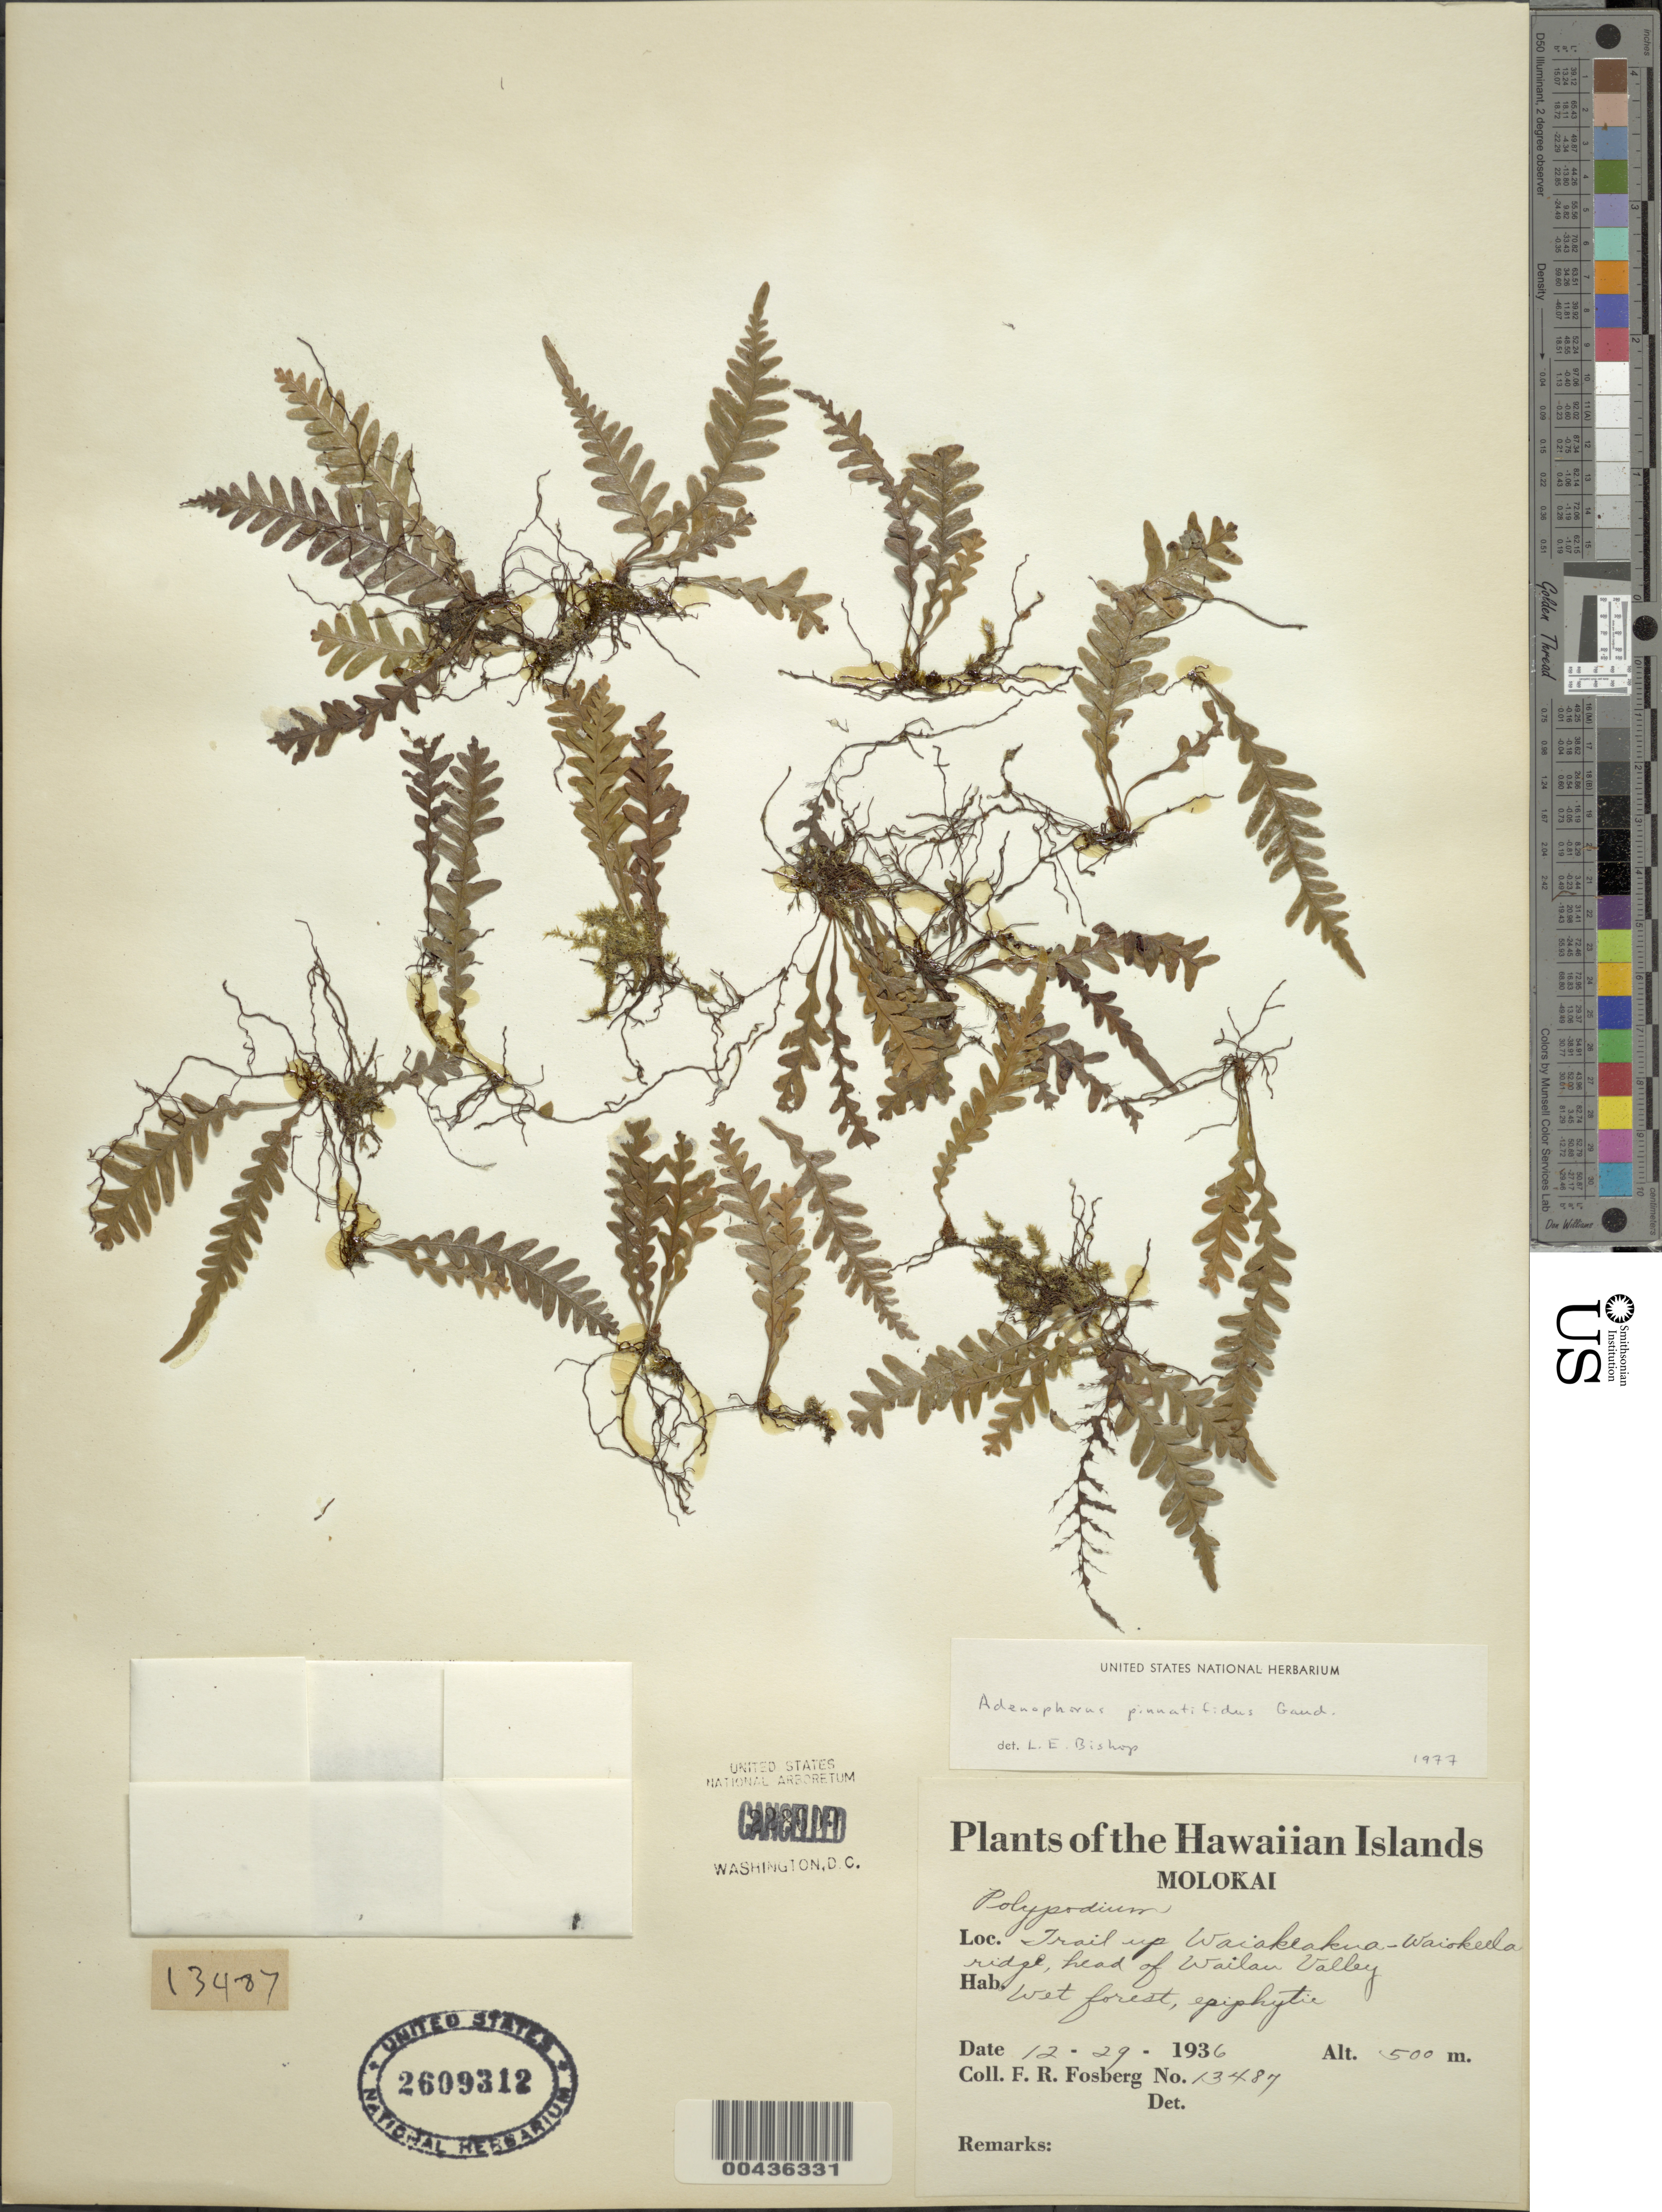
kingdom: Plantae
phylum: Tracheophyta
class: Polypodiopsida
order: Polypodiales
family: Polypodiaceae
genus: Adenophorus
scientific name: Adenophorus pinnatifidus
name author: Gaudich.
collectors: F. R. Fosberg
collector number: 13487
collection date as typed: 29 Dec 1936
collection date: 1936-12-29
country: United States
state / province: Hawaii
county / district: Maui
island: Moloka'i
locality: Trail up Waiakeakua-Waiokeela ridge, head of Wailau Valley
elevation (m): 500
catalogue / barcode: US 2609312